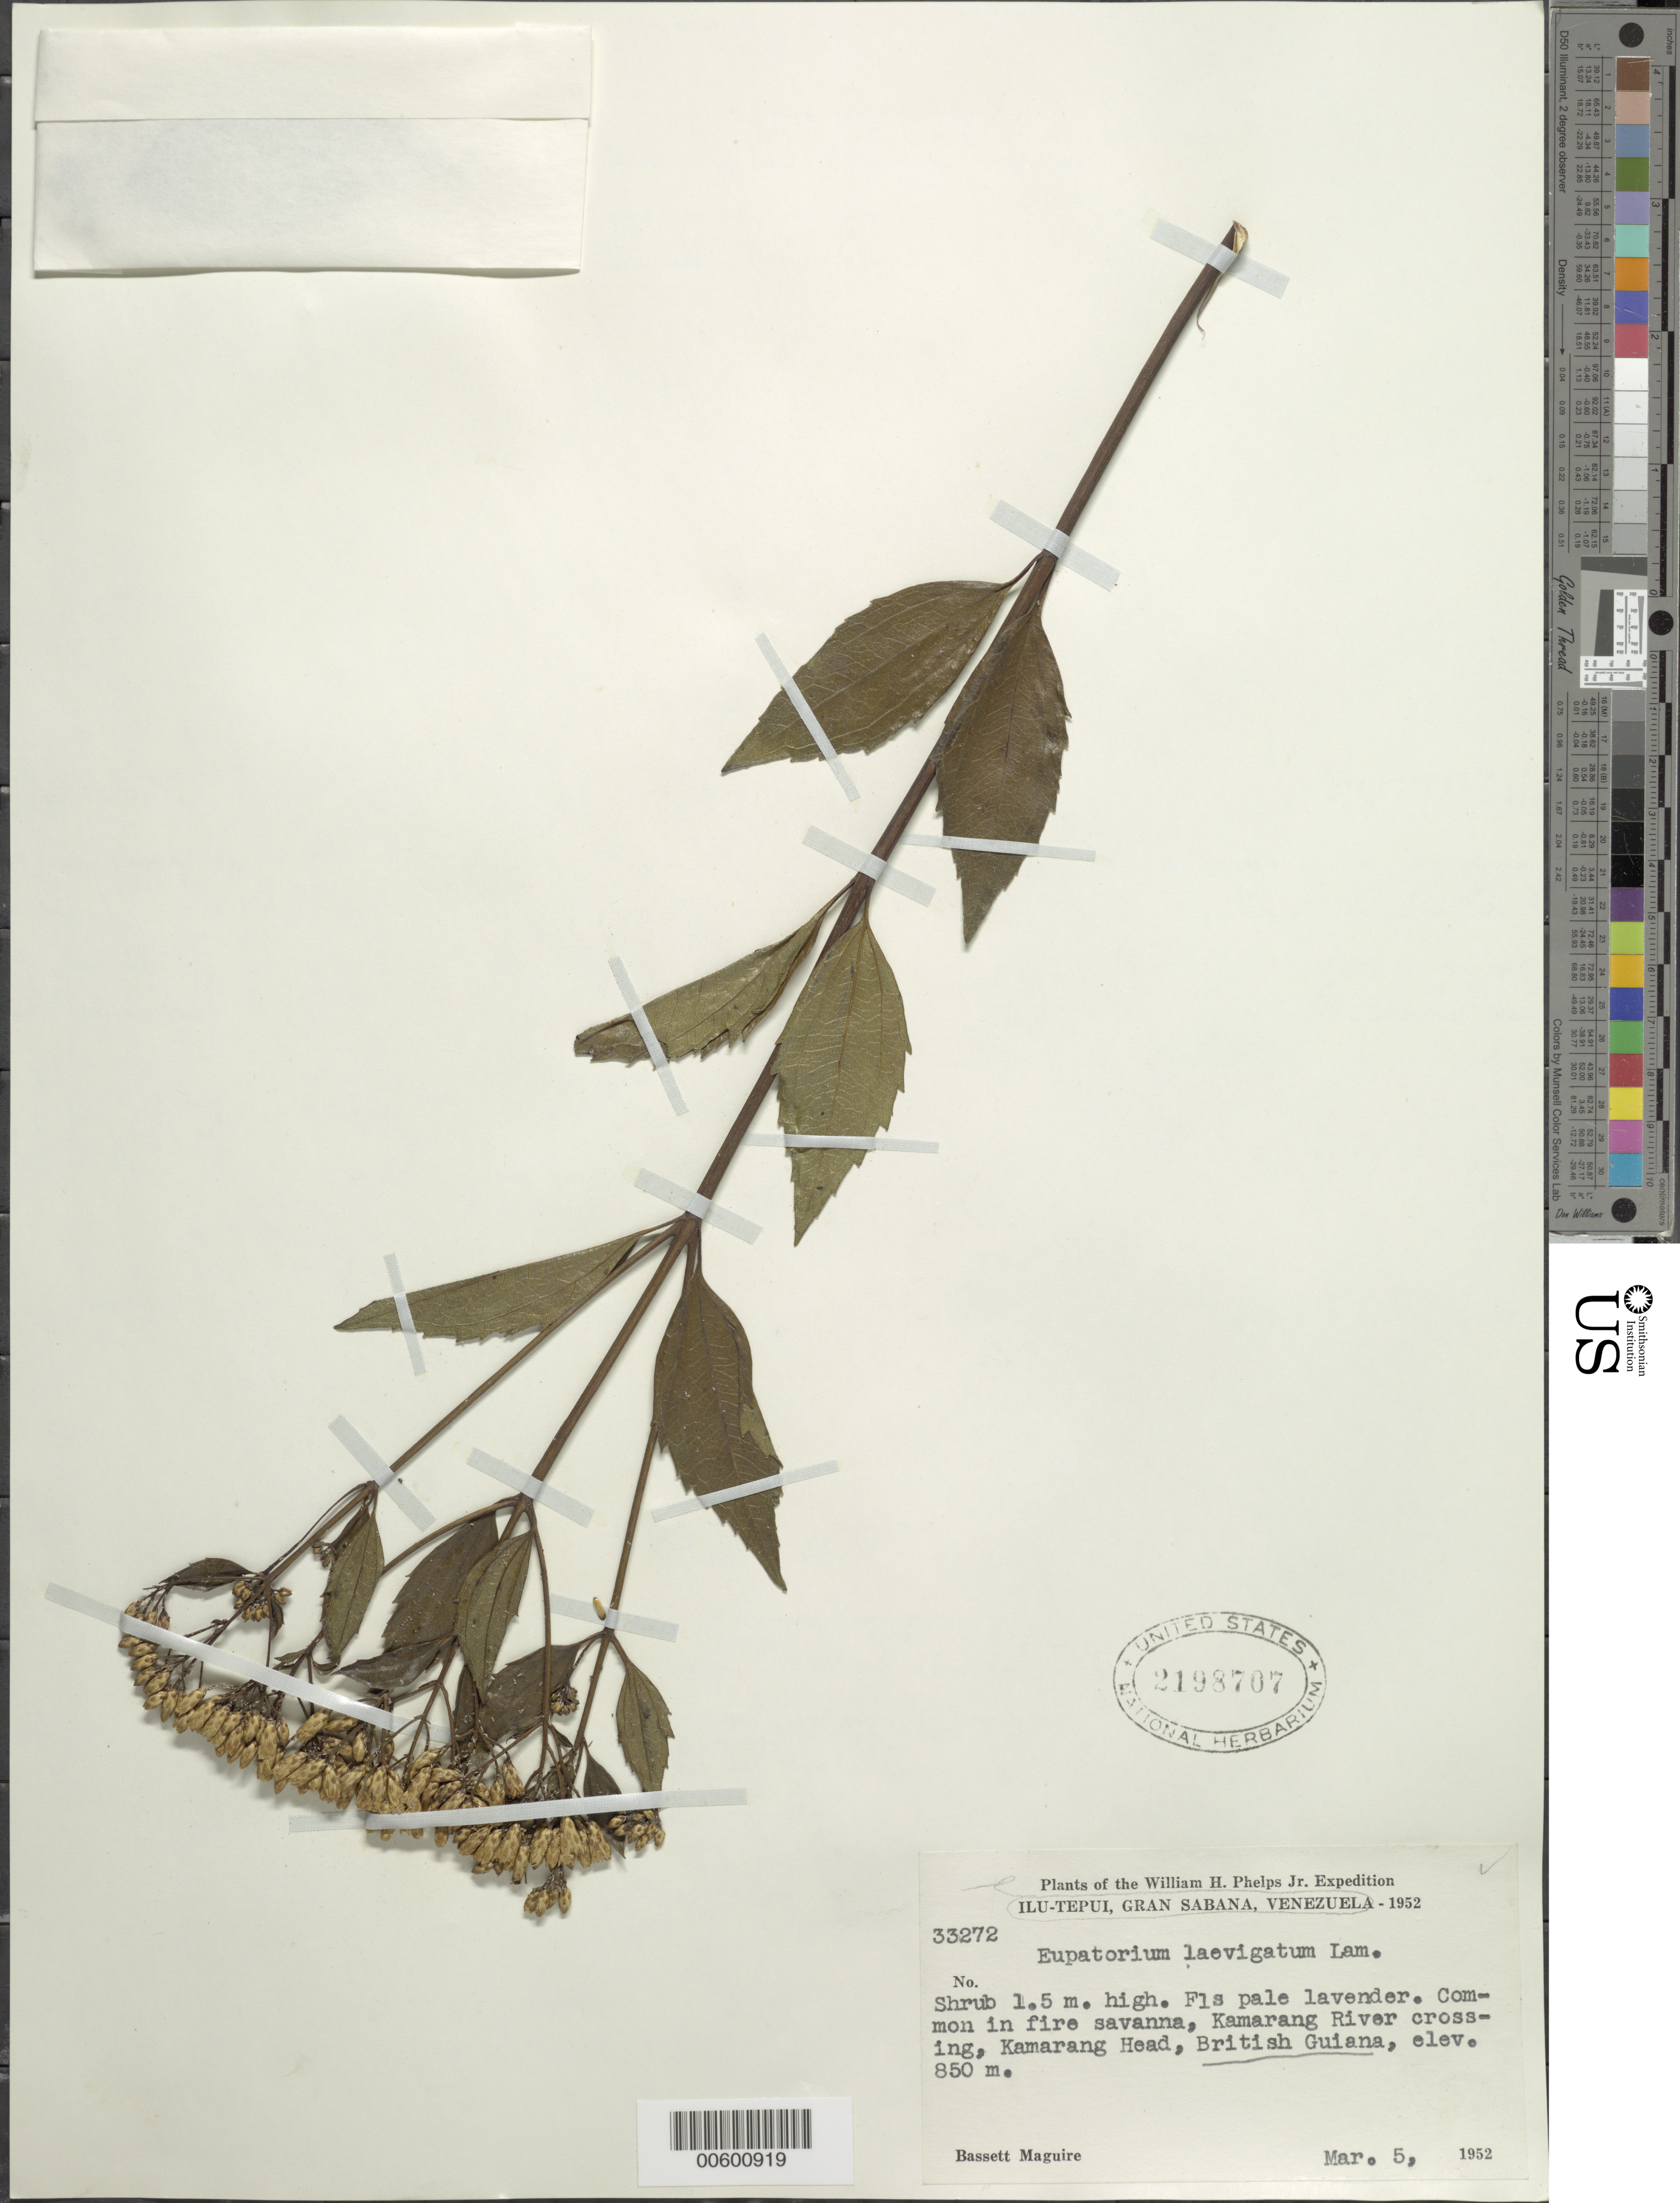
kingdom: Plantae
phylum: Tracheophyta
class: Magnoliopsida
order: Asterales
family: Asteraceae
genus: Chromolaena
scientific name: Chromolaena laevigata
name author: (Lam.) R.M. King & H. Rob.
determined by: Pruski, J. F.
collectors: B. Maguire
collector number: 33272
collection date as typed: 5-Mar-52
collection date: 1952-03-05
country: Guyana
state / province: Cuyuni-Mazaruni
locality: Kamarang Crossing, Kamarang Headwaters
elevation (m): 850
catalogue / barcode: US 2198707